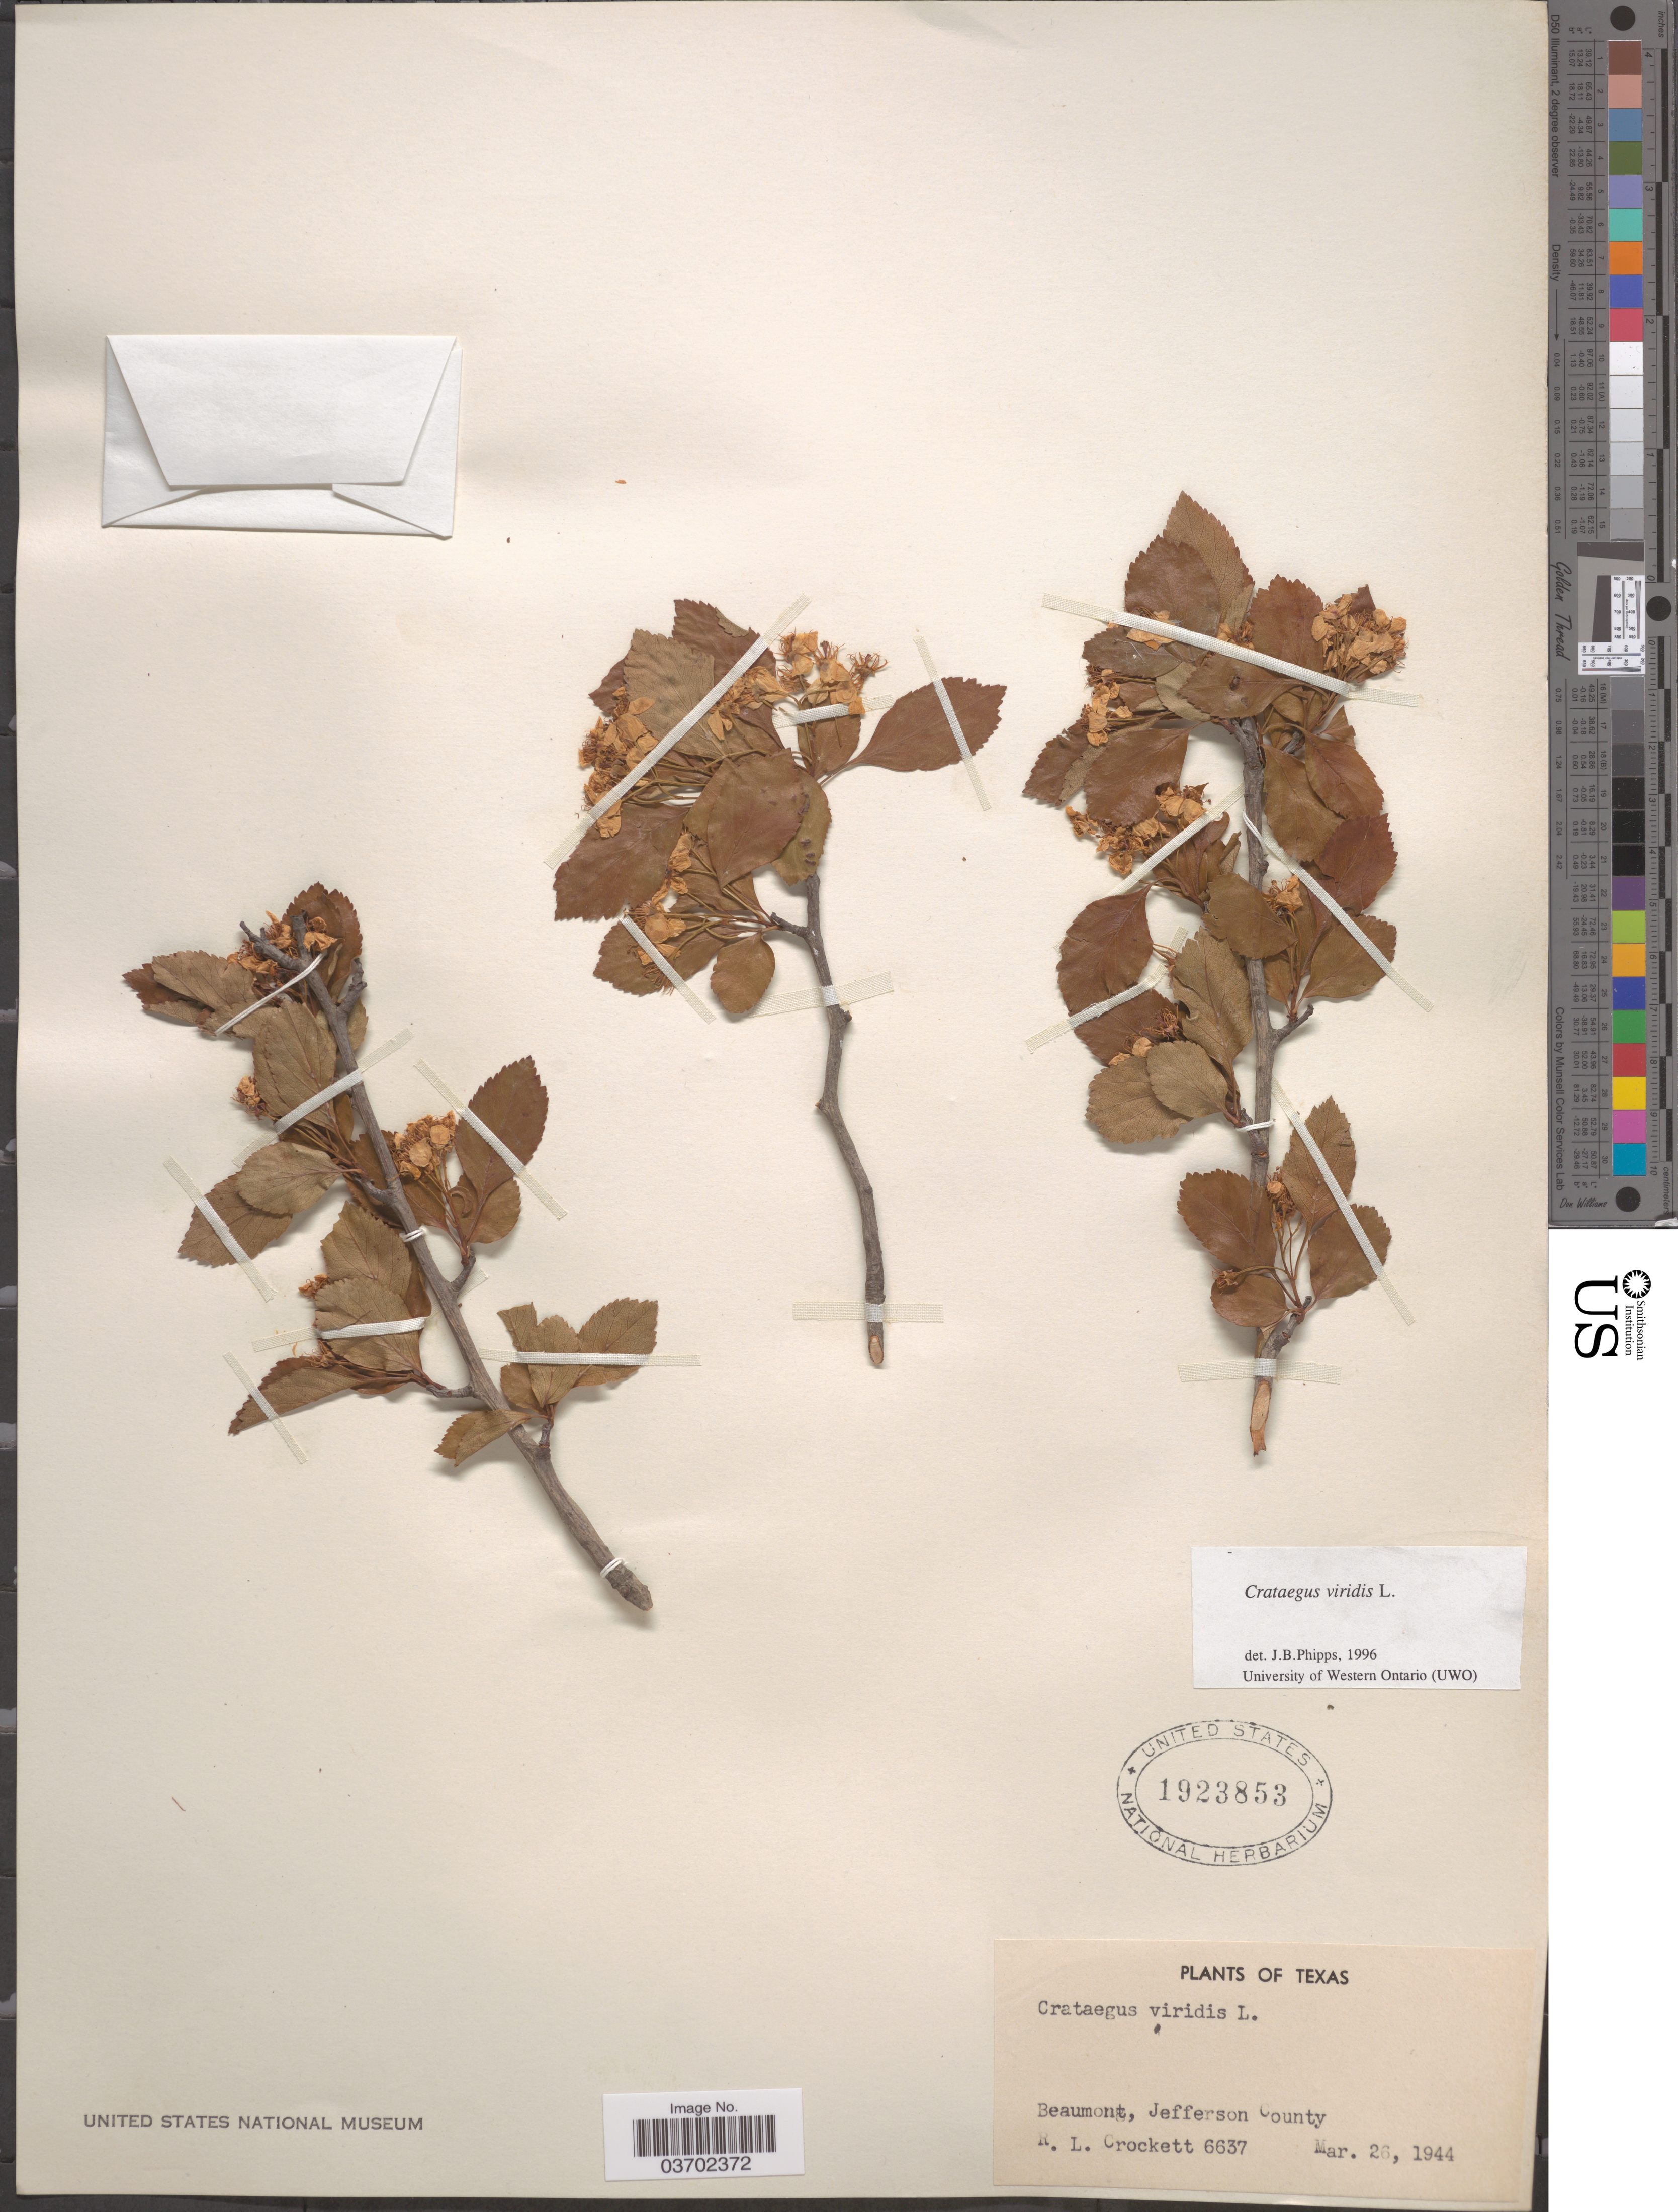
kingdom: Plantae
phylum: Tracheophyta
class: Magnoliopsida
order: Rosales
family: Rosaceae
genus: Crataegus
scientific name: Crataegus viridis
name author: L.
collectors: R. Crockett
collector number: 6637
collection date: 1944-03-26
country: United States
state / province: Texas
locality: Beaumont, Jefferson County.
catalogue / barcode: US 1923853